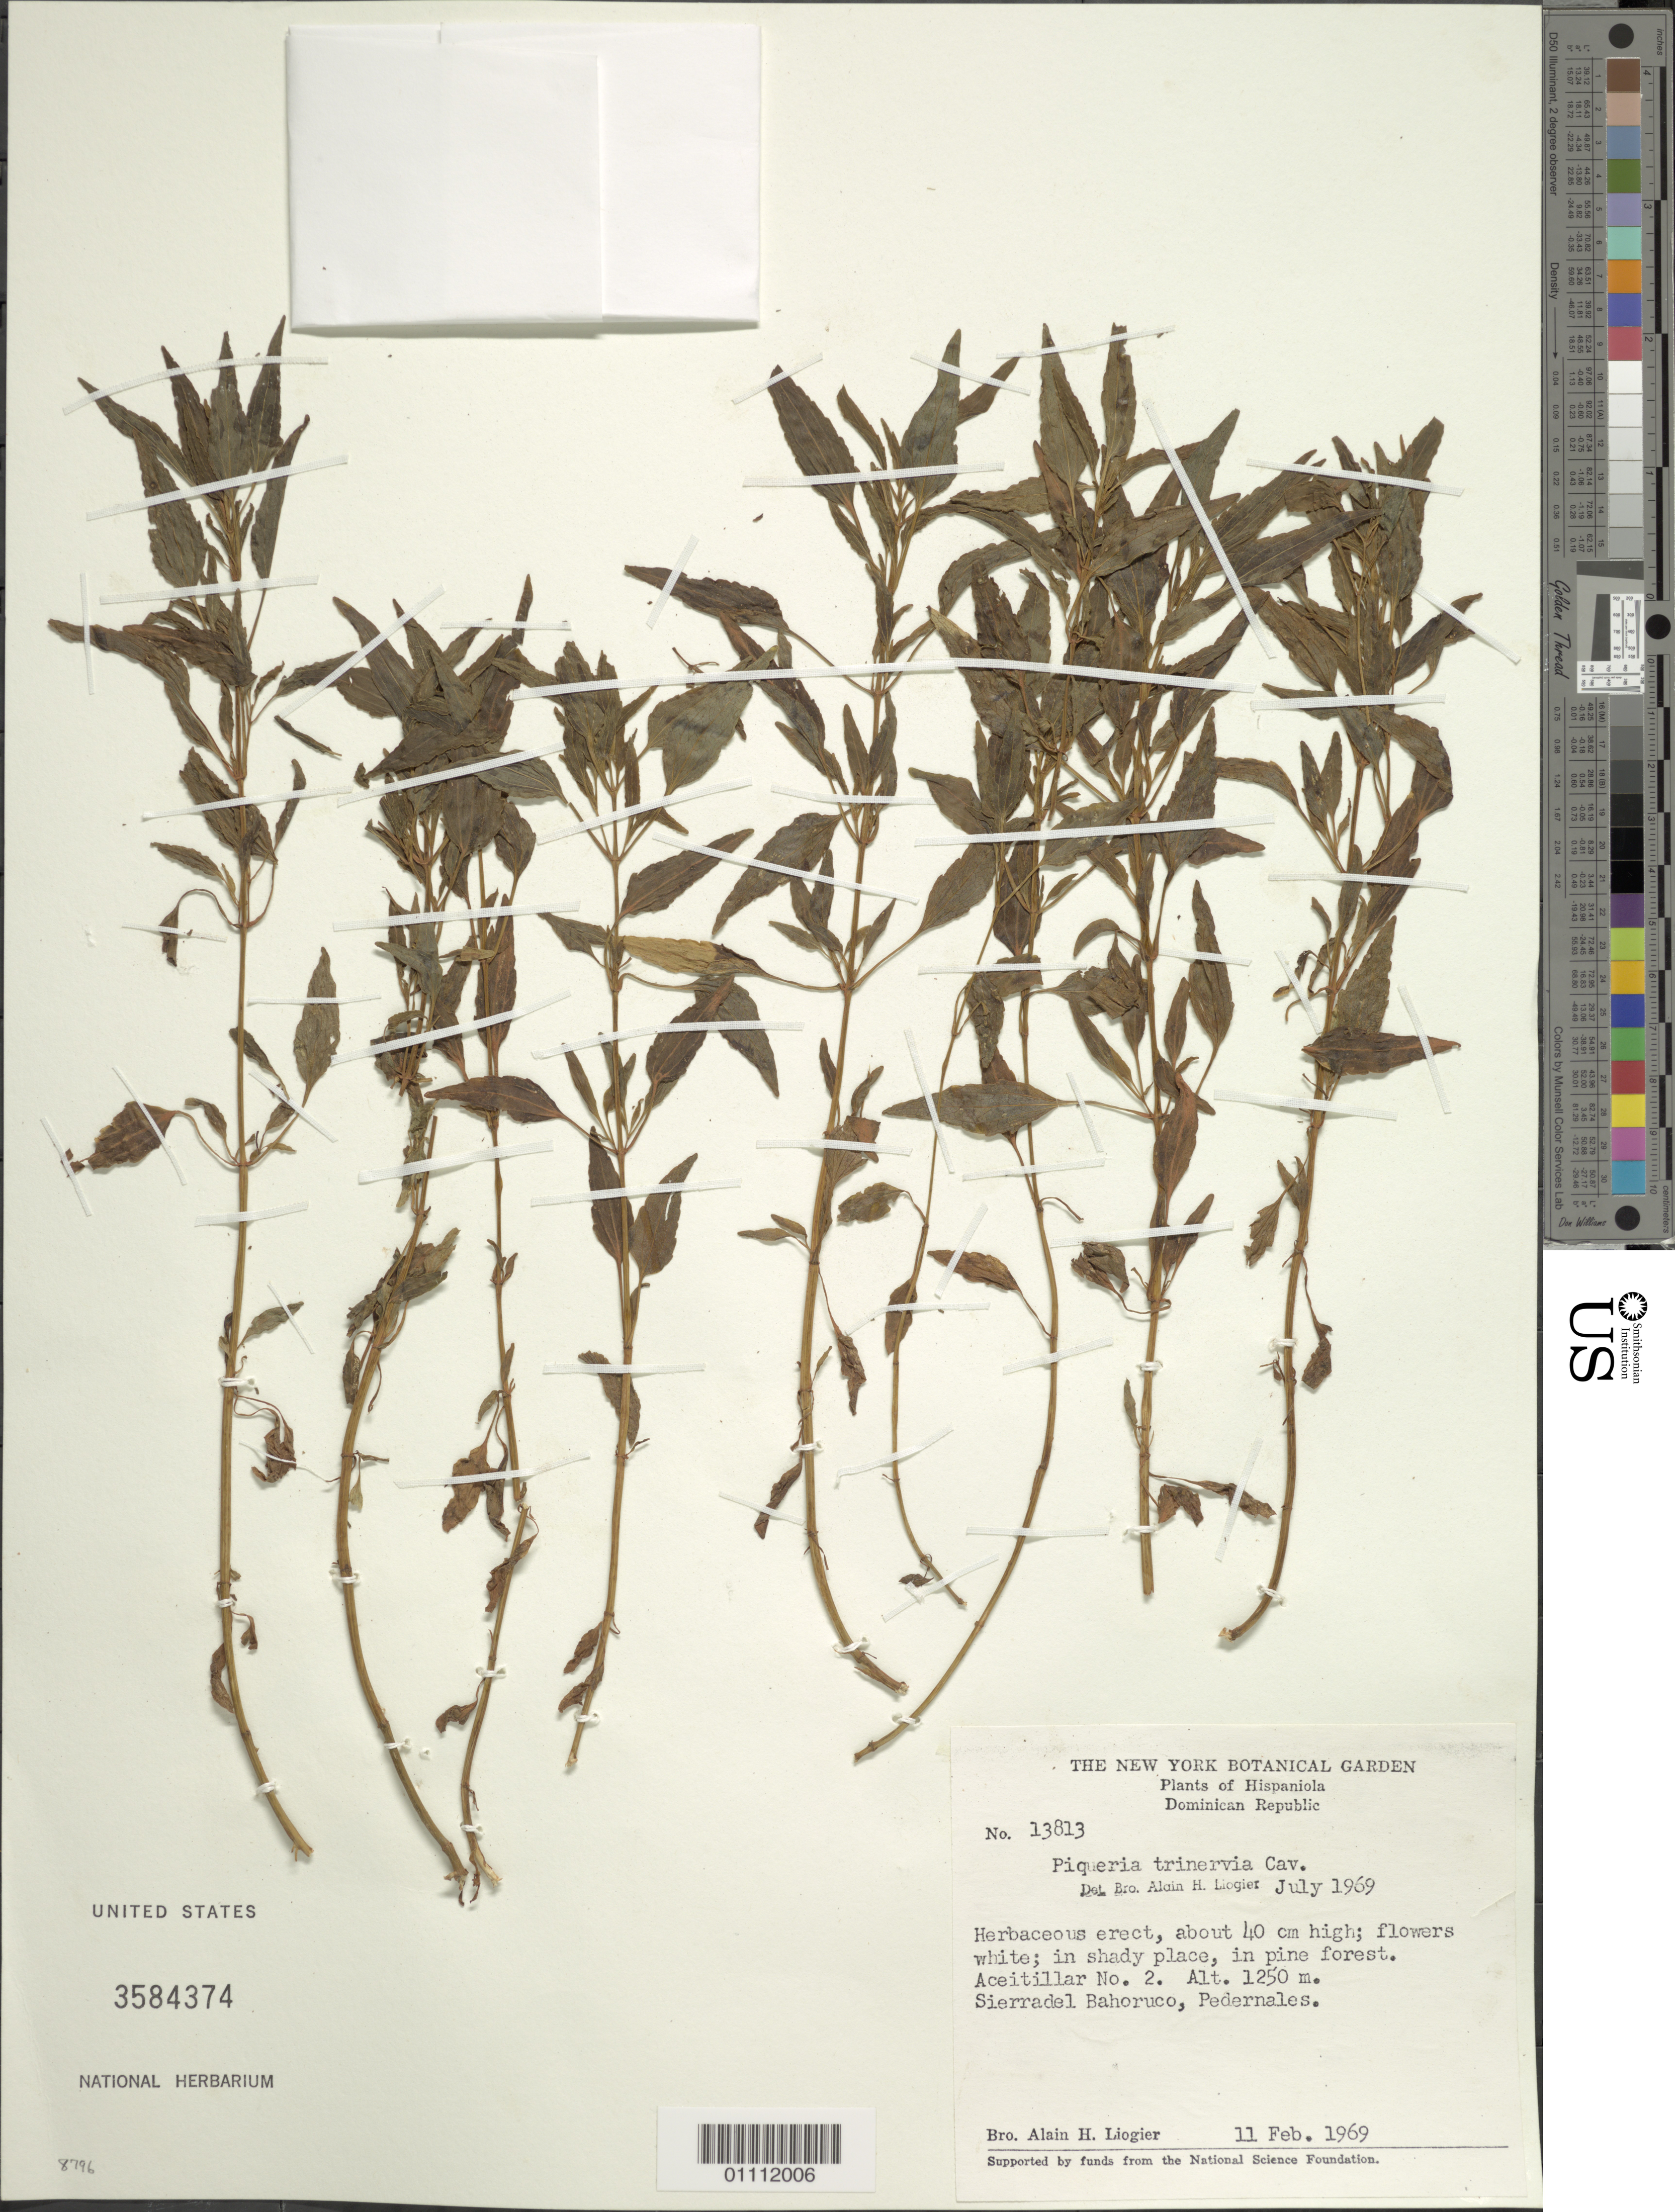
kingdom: Plantae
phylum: Tracheophyta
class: Magnoliopsida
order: Asterales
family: Asteraceae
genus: Piqueria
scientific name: Piqueria trinervia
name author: Cav.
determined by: Liogier, Alain H.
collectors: A. H. Liogier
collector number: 13813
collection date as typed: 11 Feb 1969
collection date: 1969-02-11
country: Dominican Republic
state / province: Pedernales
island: Hispaniola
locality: Sierra del Bahoruco, Aceitillar No. 22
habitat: In shady place, in pine forest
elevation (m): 1250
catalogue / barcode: US 3584374